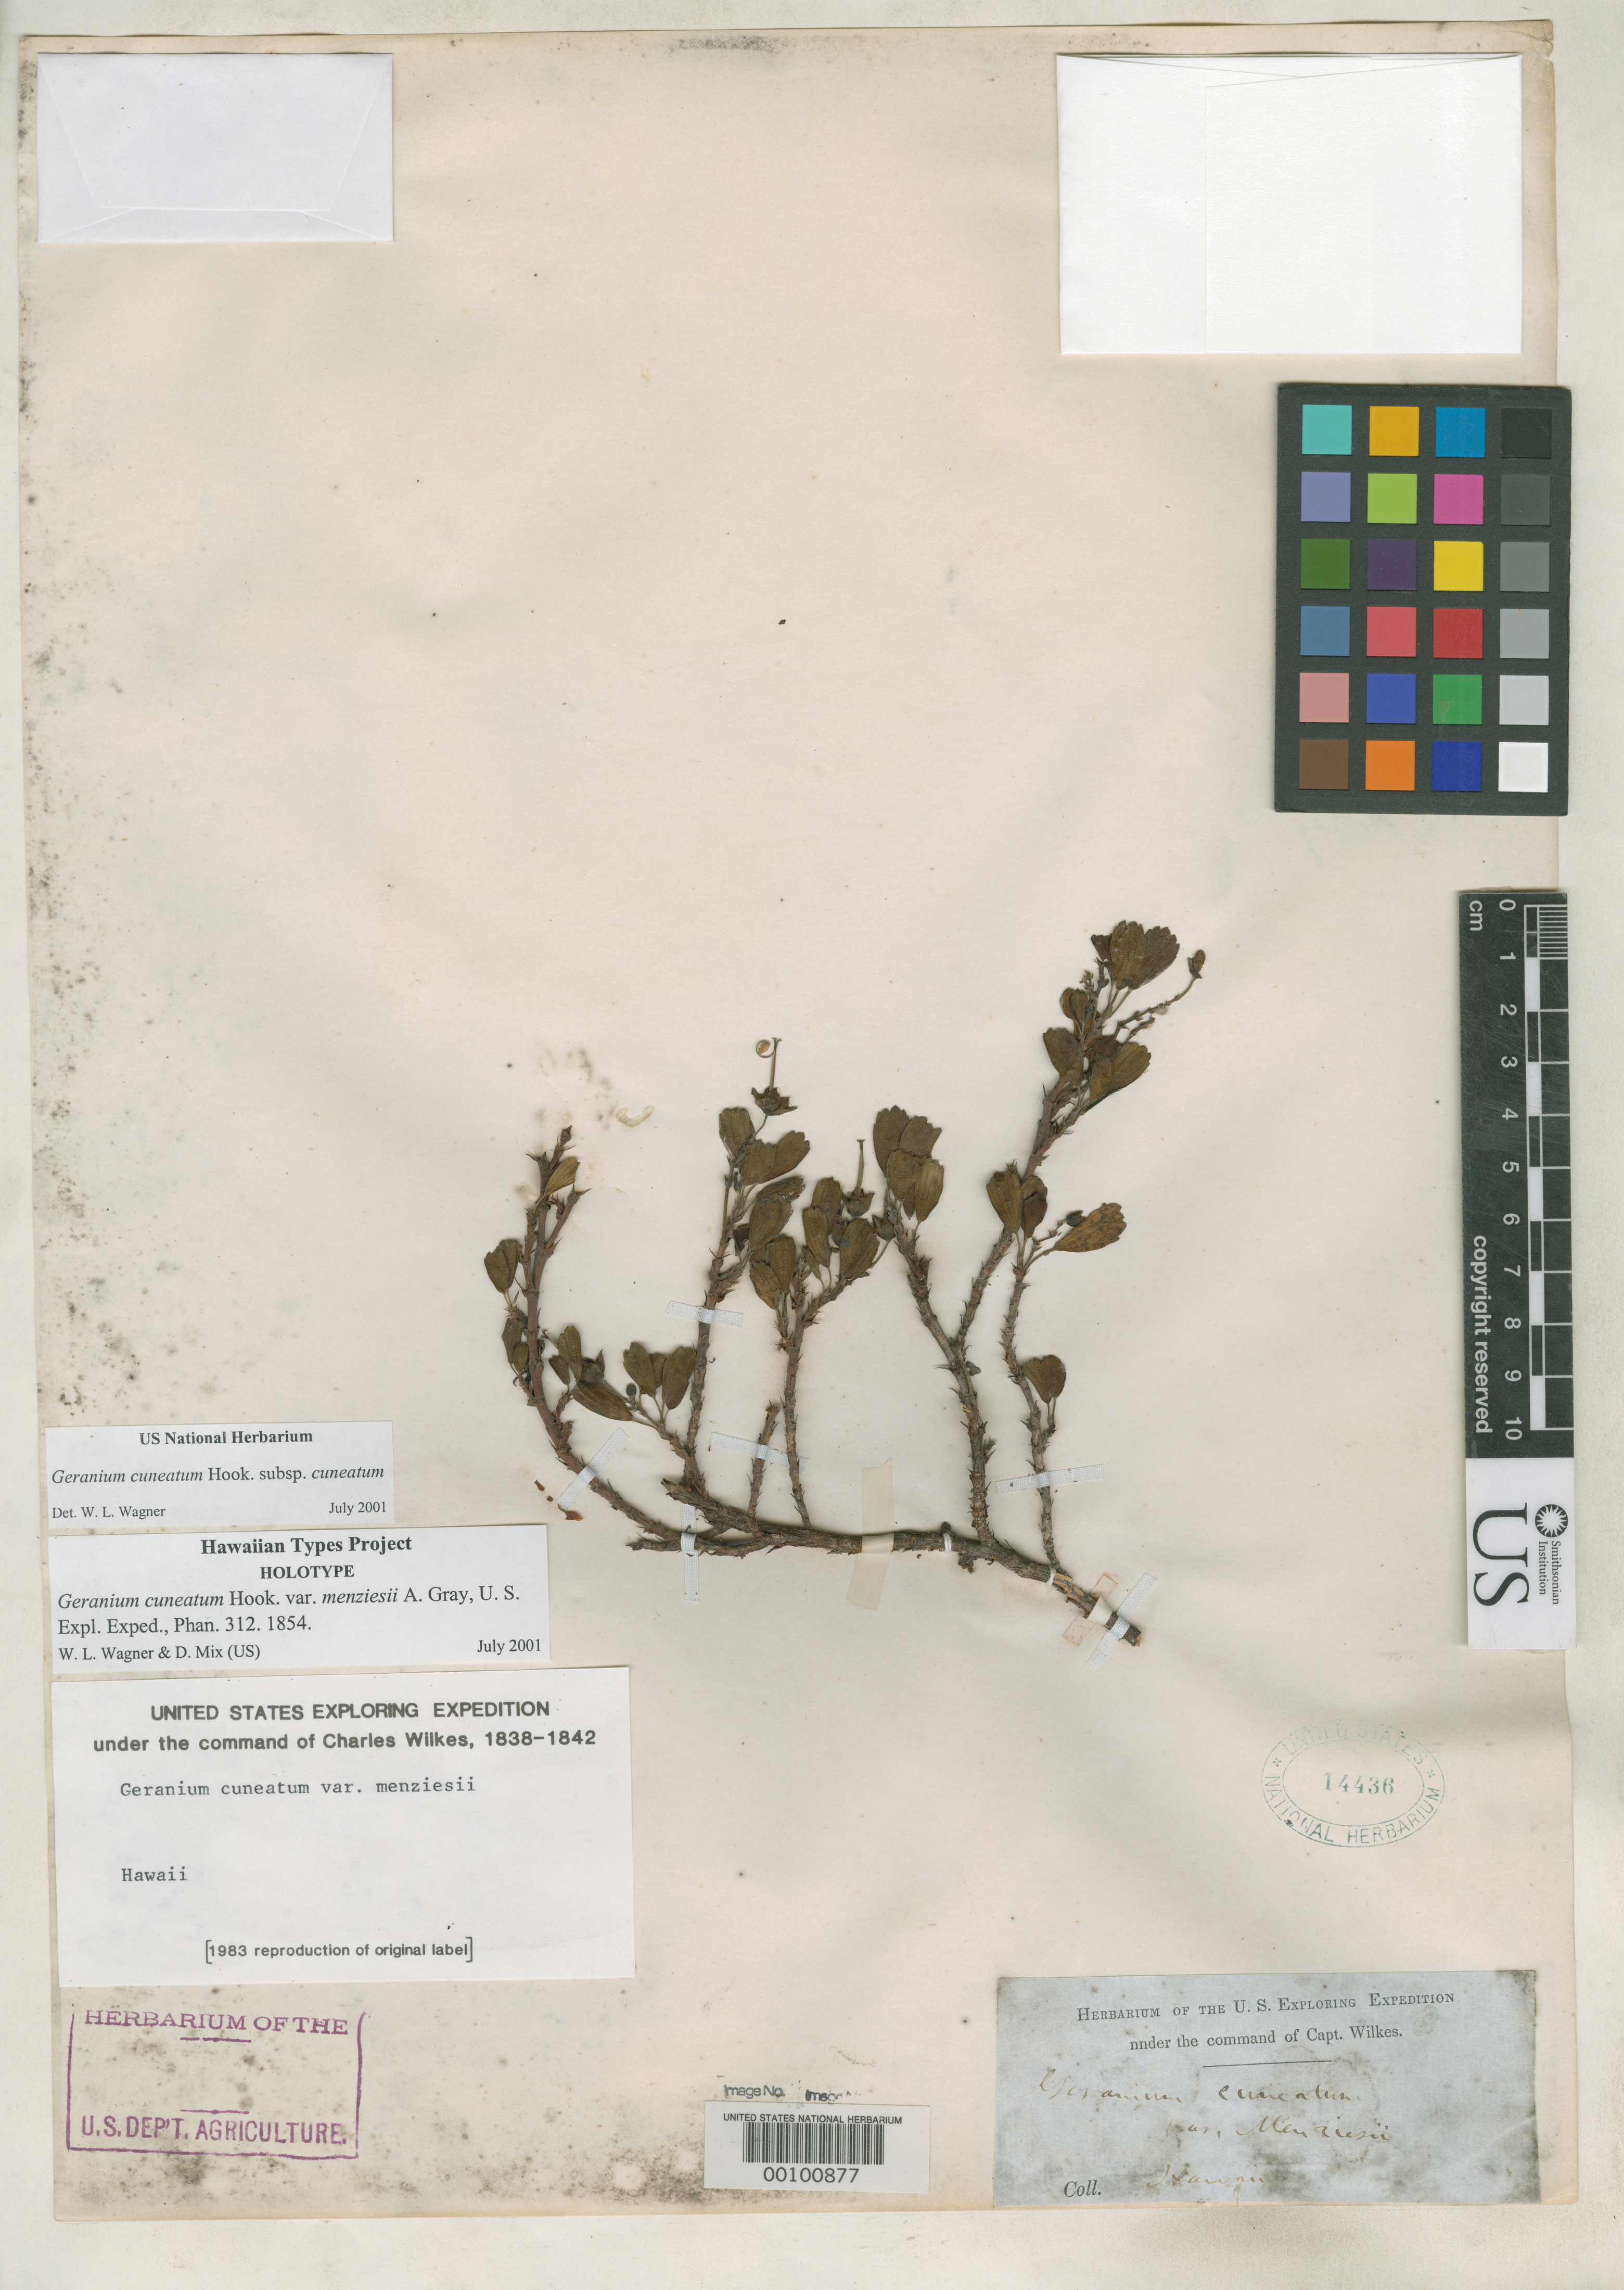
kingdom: Plantae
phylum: Tracheophyta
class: Magnoliopsida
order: Geraniales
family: Geraniaceae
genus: Geranium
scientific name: Geranium cuneatum var. menziesii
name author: A. Gray in Wilkes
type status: Holotype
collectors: Wilkes Explor. Exped.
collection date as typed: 1838 to -- --- 1842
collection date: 1838/1842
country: United States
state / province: Hawaii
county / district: Maui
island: Maui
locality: Aleala.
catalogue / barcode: US 14436